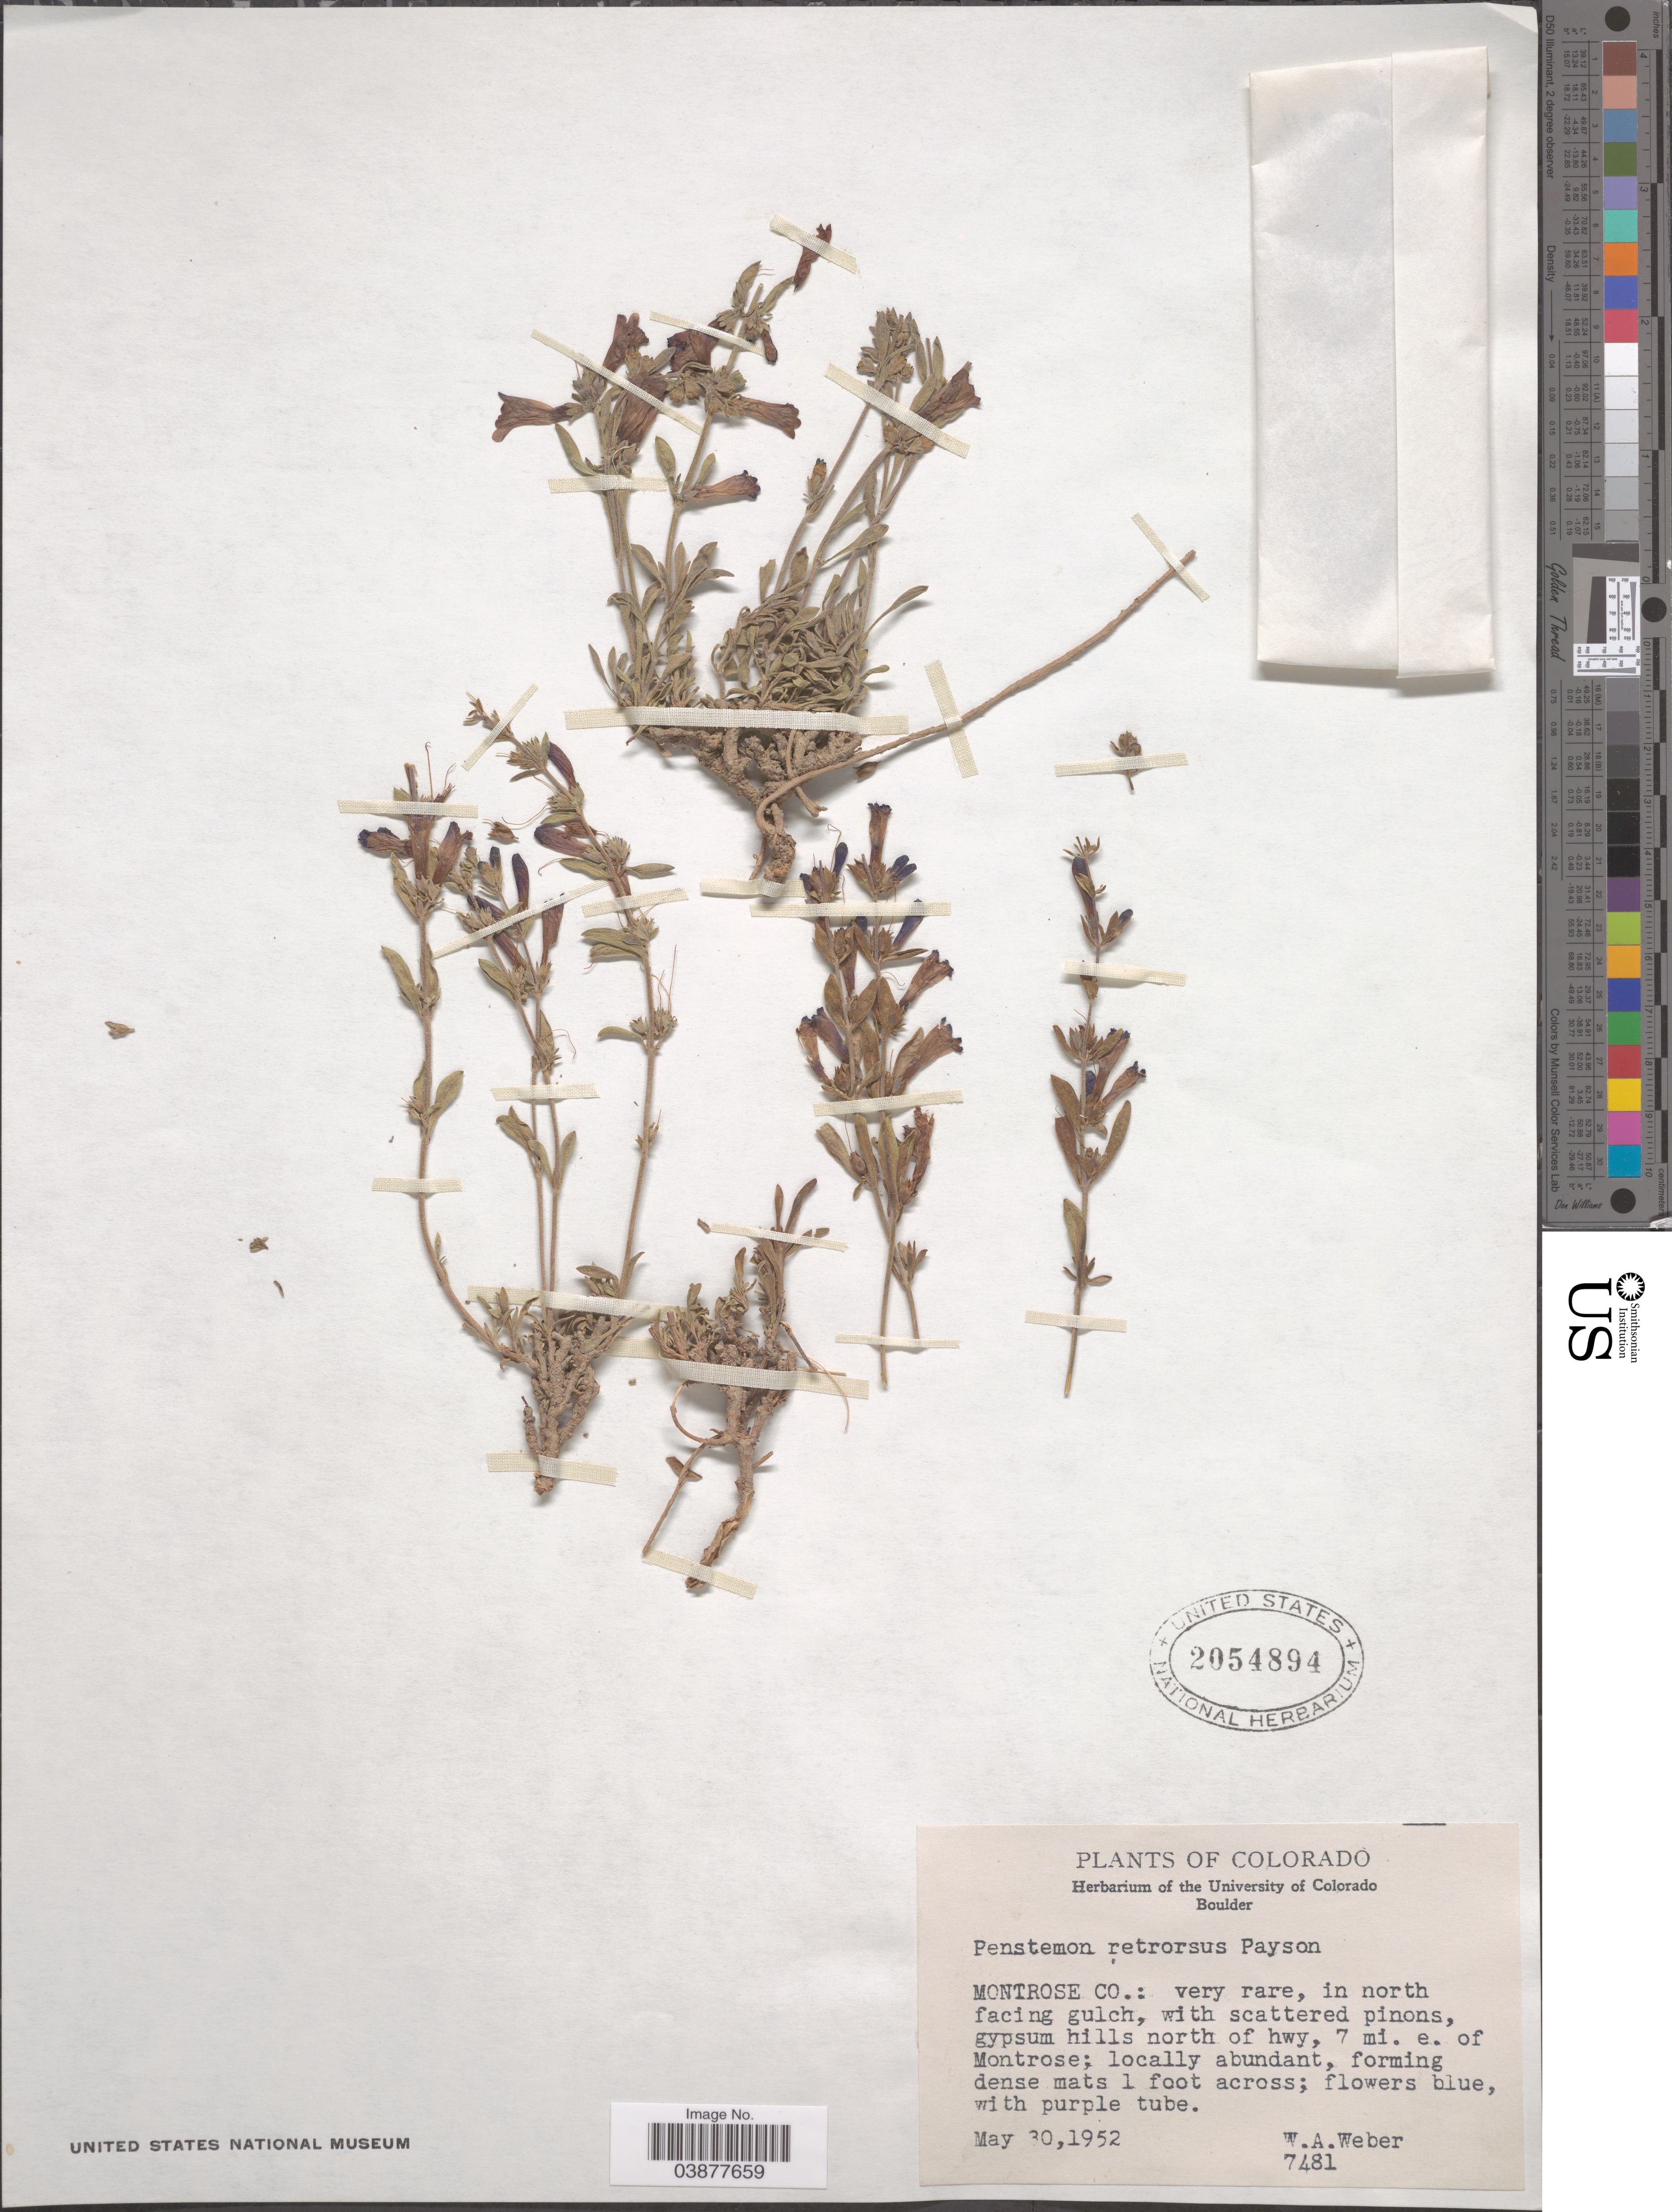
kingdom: Plantae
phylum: Tracheophyta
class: Magnoliopsida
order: Lamiales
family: Plantaginaceae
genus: Penstemon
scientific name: Penstemon retrorsus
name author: Payson ex Pennell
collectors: W. A. Weber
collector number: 7481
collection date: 1952-05-30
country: United States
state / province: Colorado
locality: Montrose Co.: in north facing gulch, north of hwy, 7 mi. e. of Montrose.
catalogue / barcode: US 2054894